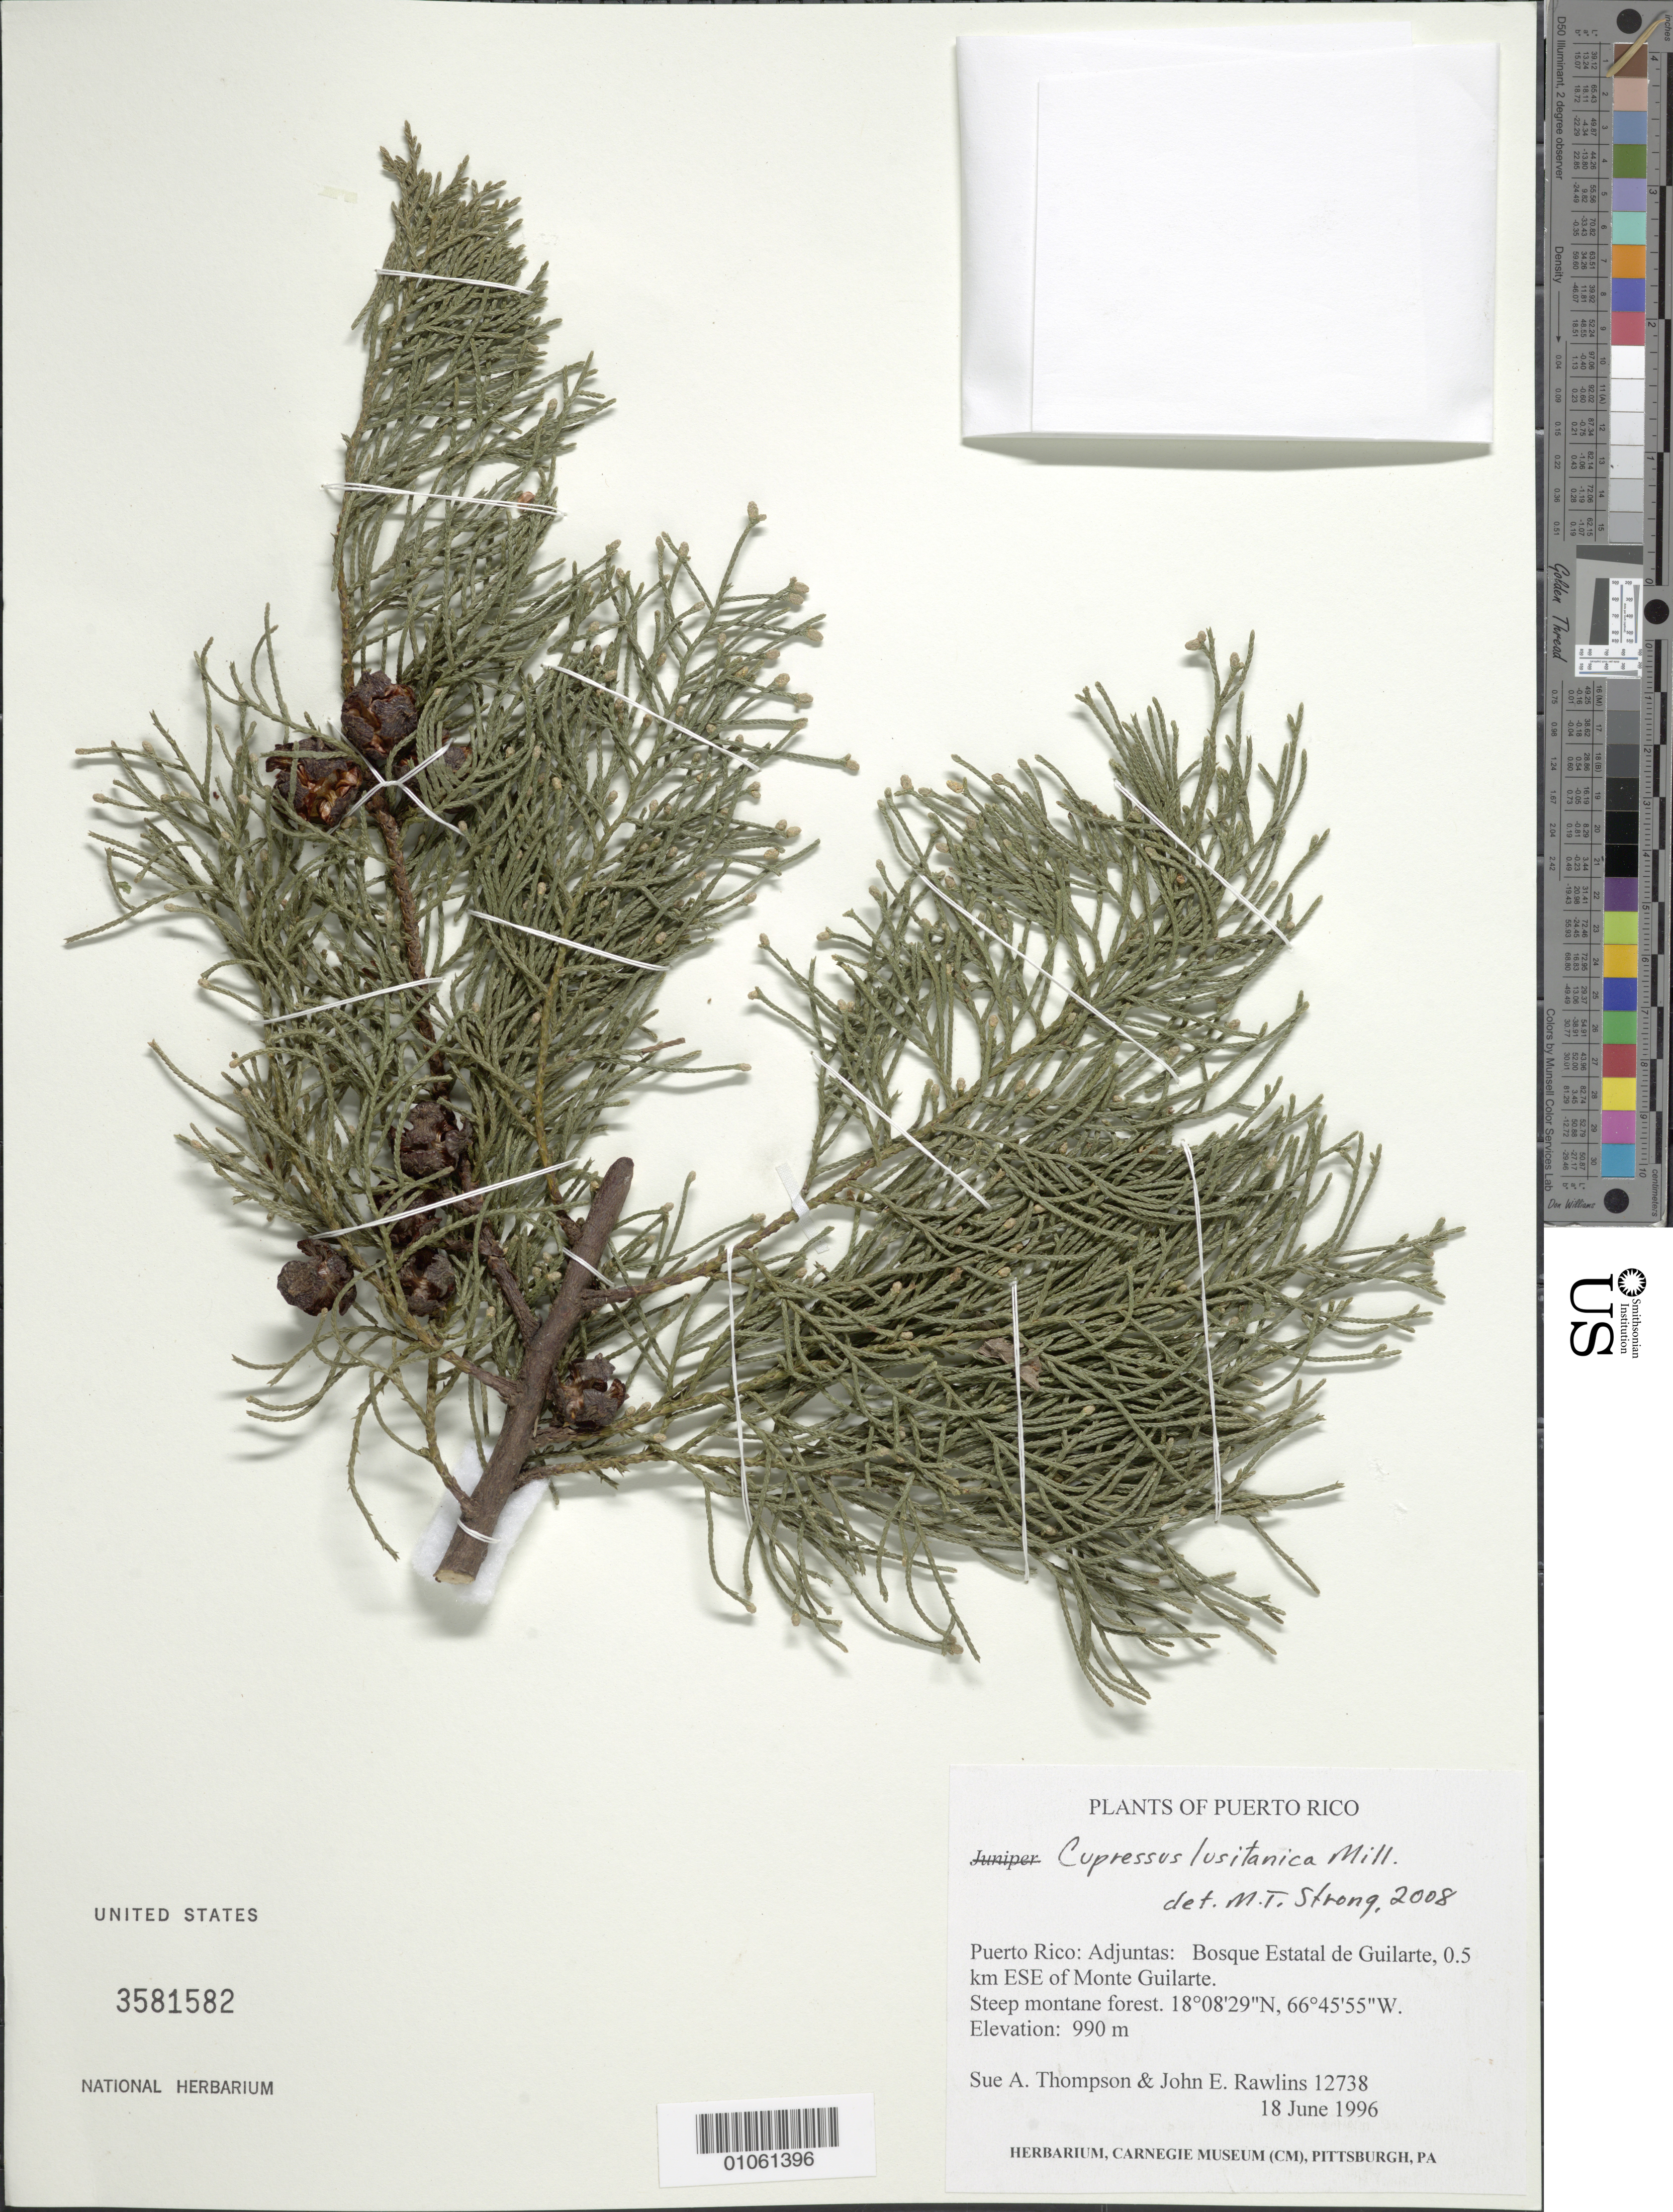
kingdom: Plantae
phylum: Tracheophyta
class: Pinopsida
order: Pinales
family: Cupressaceae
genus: Hesperocyparis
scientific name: Hesperocyparis lusitanica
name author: (Miller) Bartel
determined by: (US) Smithsonian Institution - National Museum of Natural History - Department of Botany (UNITED STATES)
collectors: S. A. Thompson & J. Rawlins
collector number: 12738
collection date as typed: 18 Jun 1996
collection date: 1996-06-18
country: Puerto Rico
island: Puerto Rico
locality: Adjuntas, Bosque Estatal de Guilarte, 0.5 km ESE of Monte Guilarte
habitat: Steep montane forest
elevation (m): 990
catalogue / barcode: US 3581582